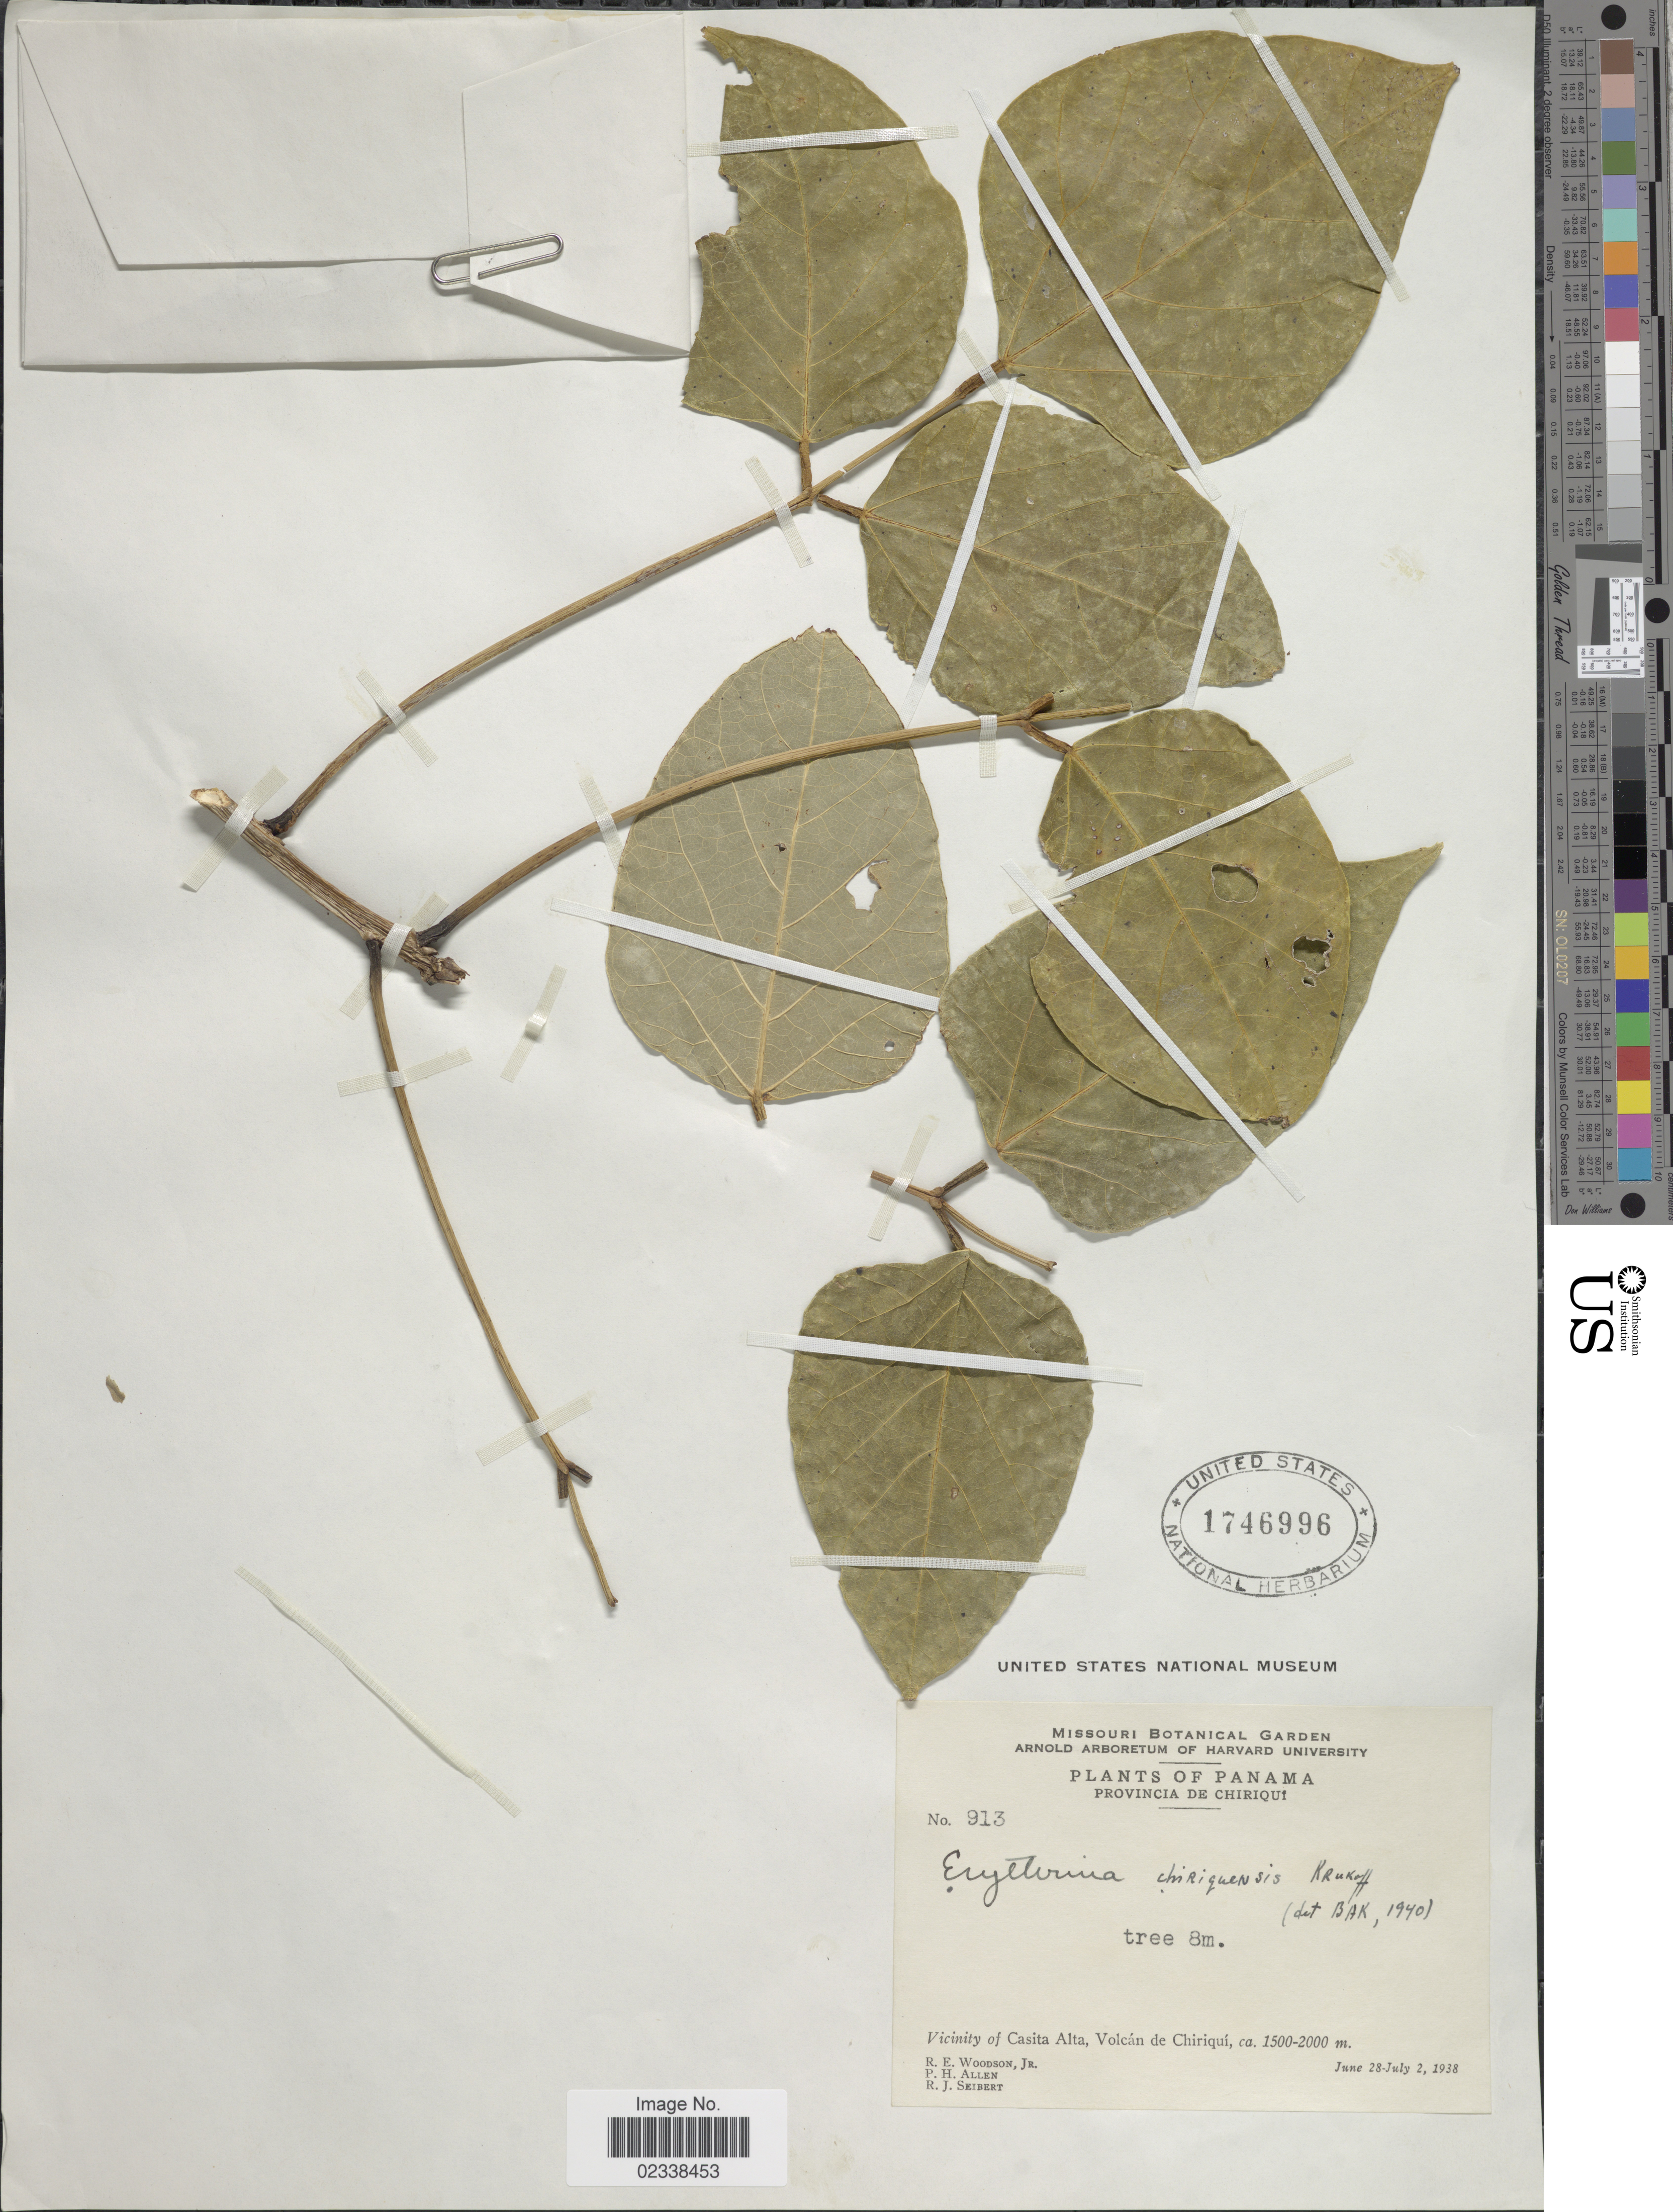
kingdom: Plantae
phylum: Tracheophyta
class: Magnoliopsida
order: Fabales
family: Fabaceae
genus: Erythrina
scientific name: Erythrina chiriquensis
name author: Krukoff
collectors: R. E. Woodson, P. H. Allen & R. J. Seibert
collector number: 913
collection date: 1938-06-28/1938-07-02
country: Panama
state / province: Chiriqui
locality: Vicinity of Casita Alta, Volcan de Chiriqui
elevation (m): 1500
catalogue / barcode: US 1746996